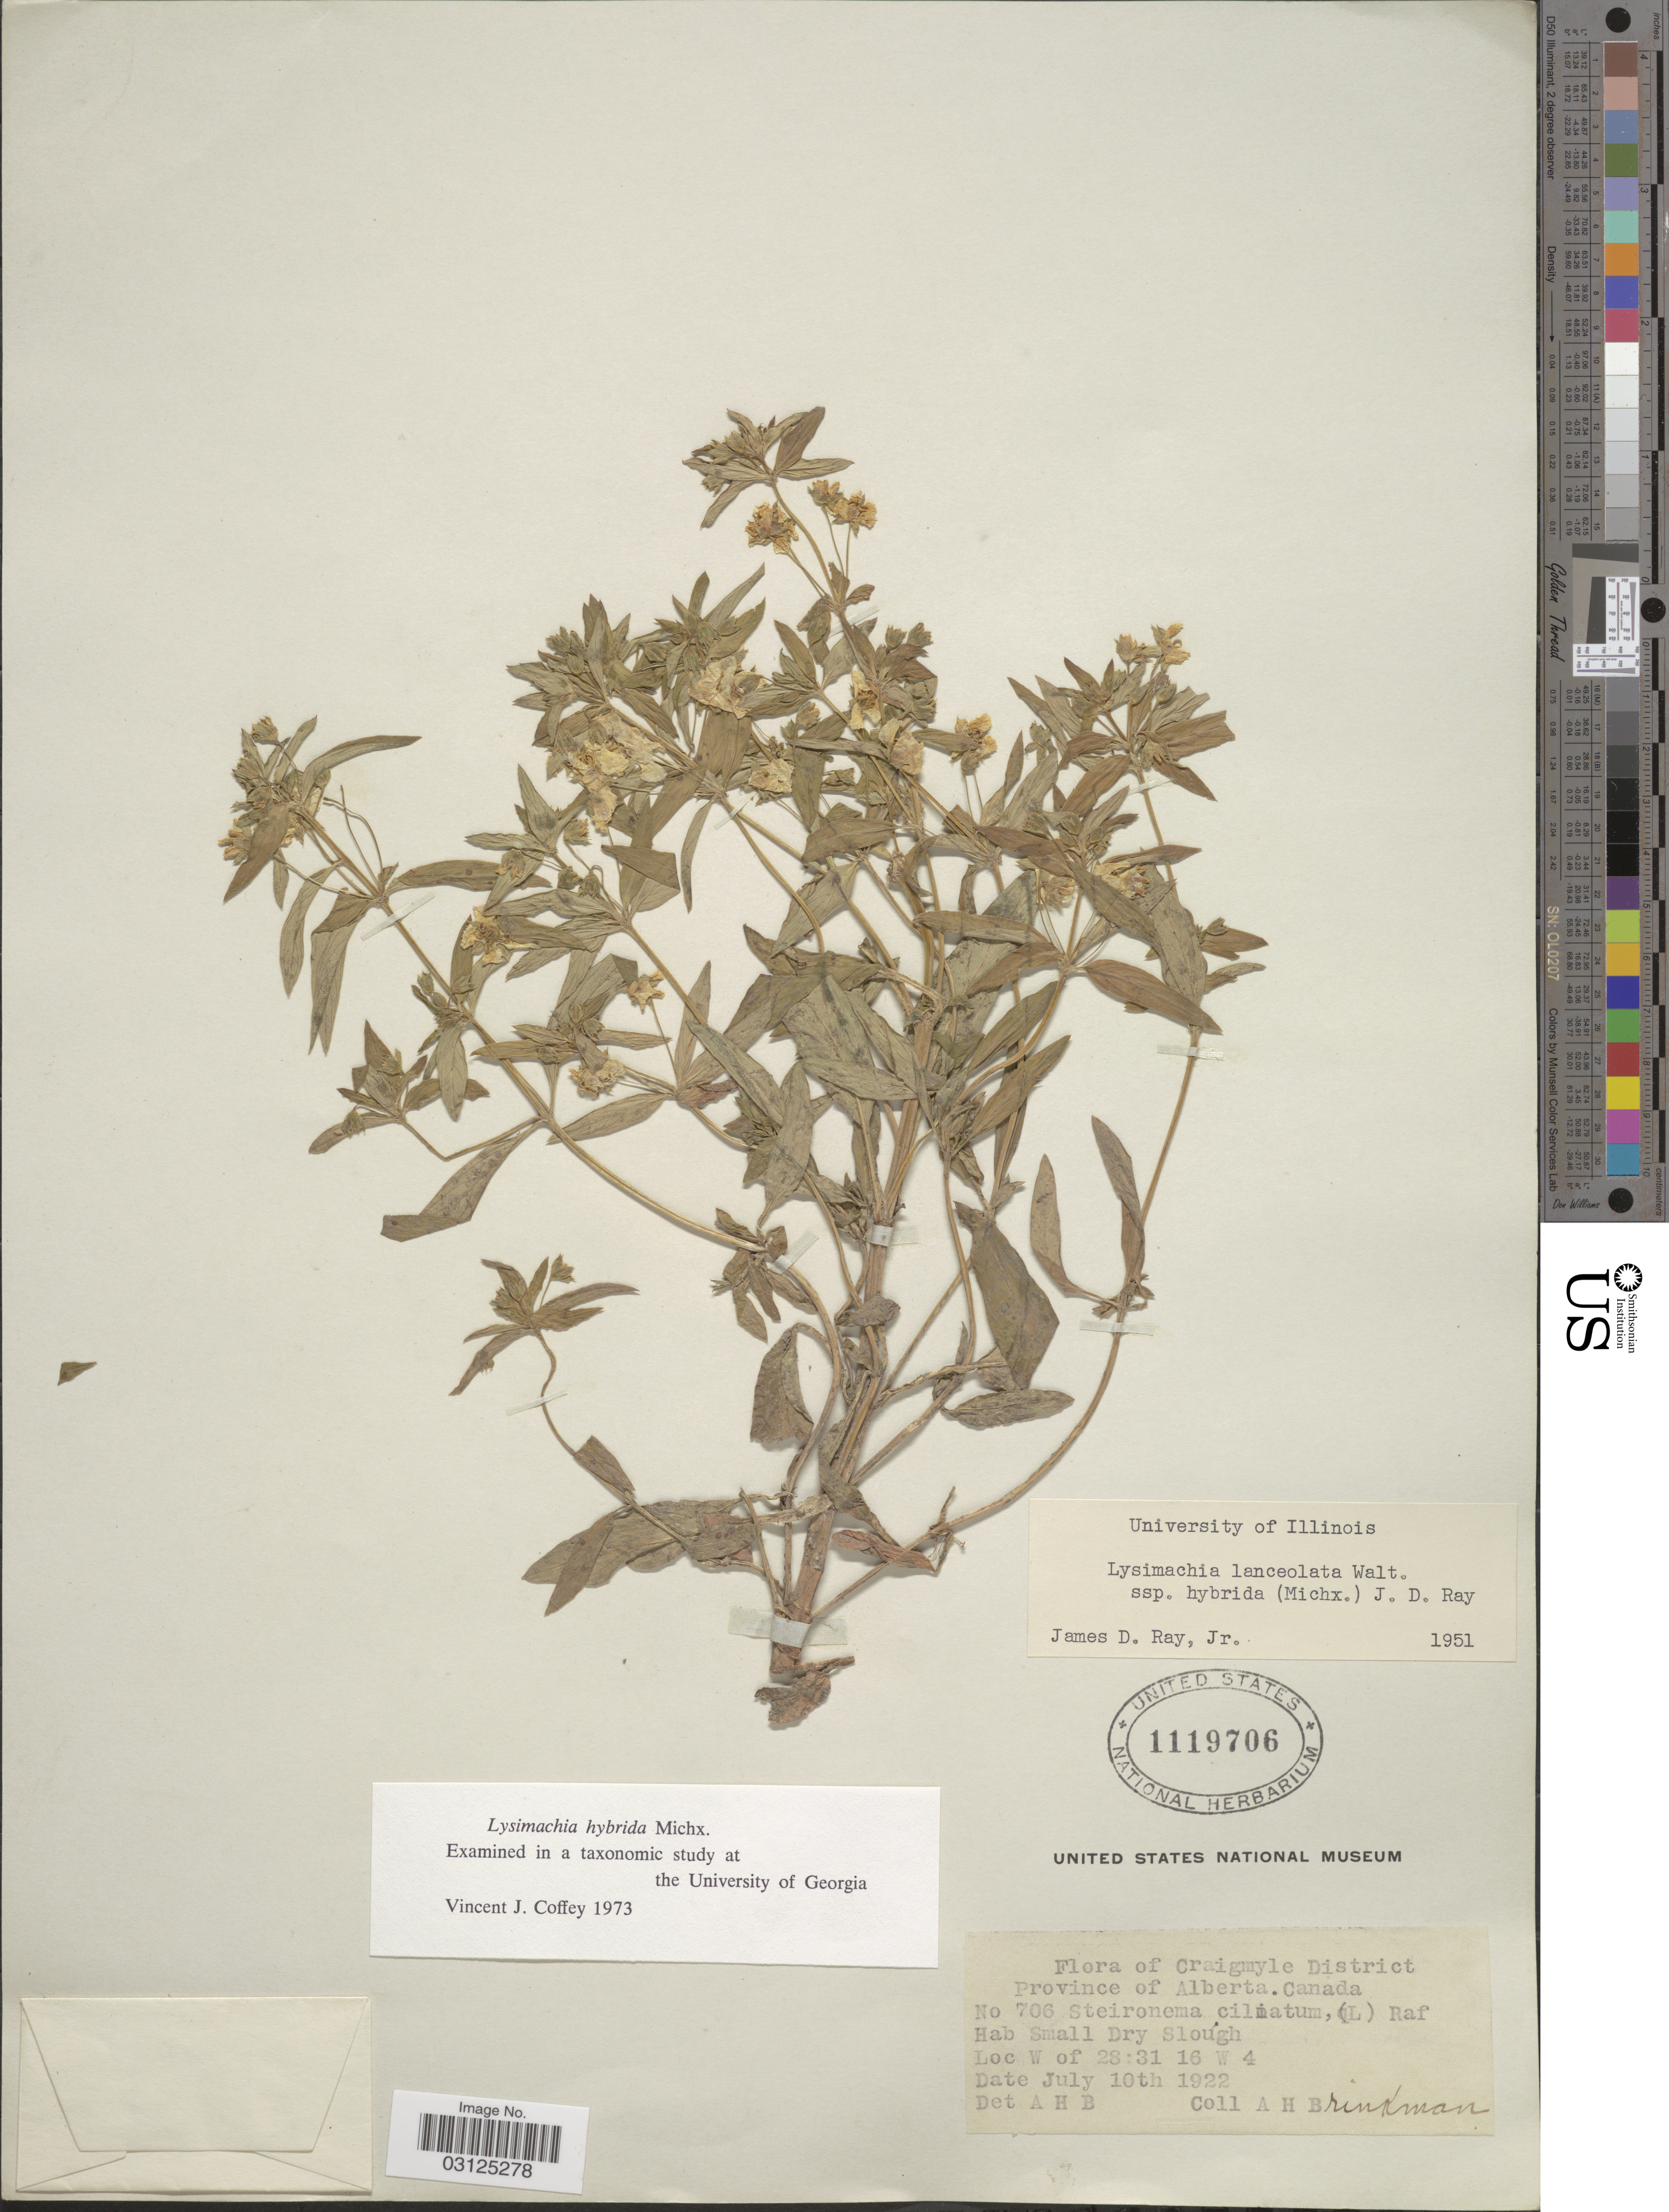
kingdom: Plantae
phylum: Tracheophyta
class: Magnoliopsida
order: Ericales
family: Primulaceae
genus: Lysimachia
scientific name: Lysimachia hybrida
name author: Michx.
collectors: A. Brinkman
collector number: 706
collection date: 1922-07-10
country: Canada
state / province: Alberta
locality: Craigmyle District. W. of 28:31 16 W 4.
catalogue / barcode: US 1119706